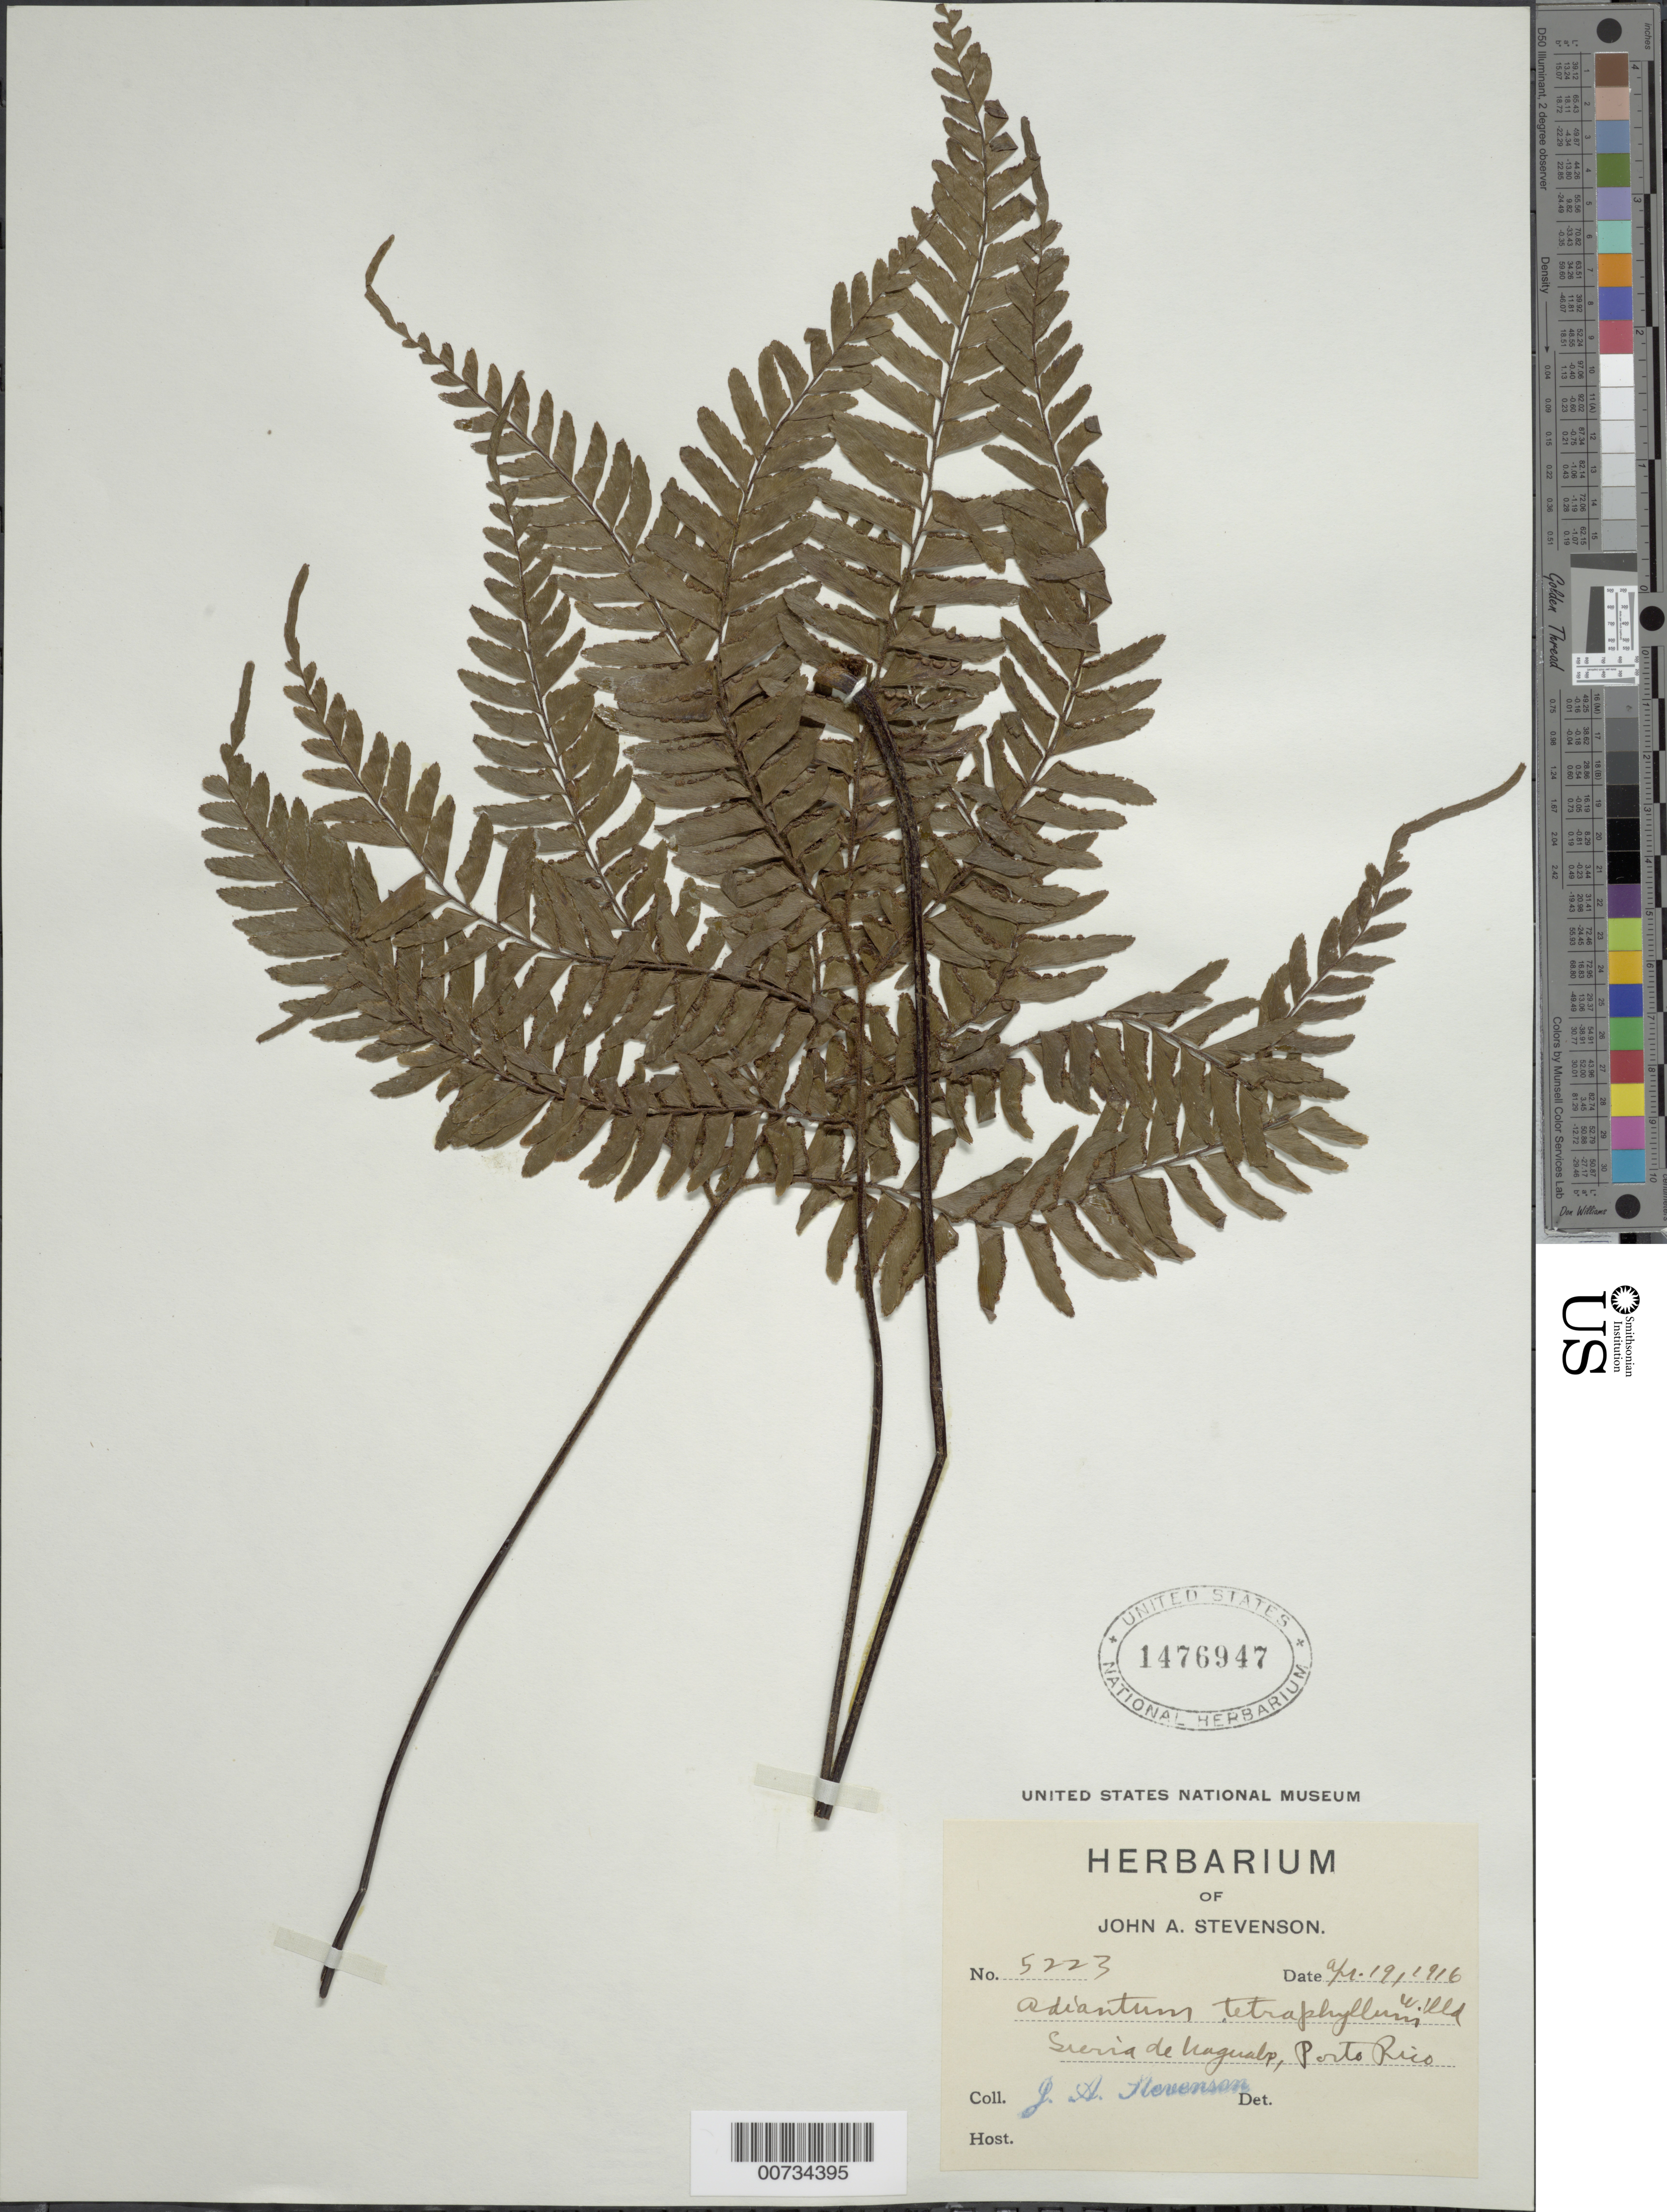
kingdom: Plantae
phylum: Tracheophyta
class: Polypodiopsida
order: Polypodiales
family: Pteridaceae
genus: Adiantum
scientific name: Adiantum tetraphyllum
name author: Humb. & Bonpl. ex Willd.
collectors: J. Stevenson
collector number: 5223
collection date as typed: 19 Apr 1916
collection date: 1916-04-19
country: Puerto Rico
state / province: Naguabo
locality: Sierra de Naguabo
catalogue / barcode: US 1476947